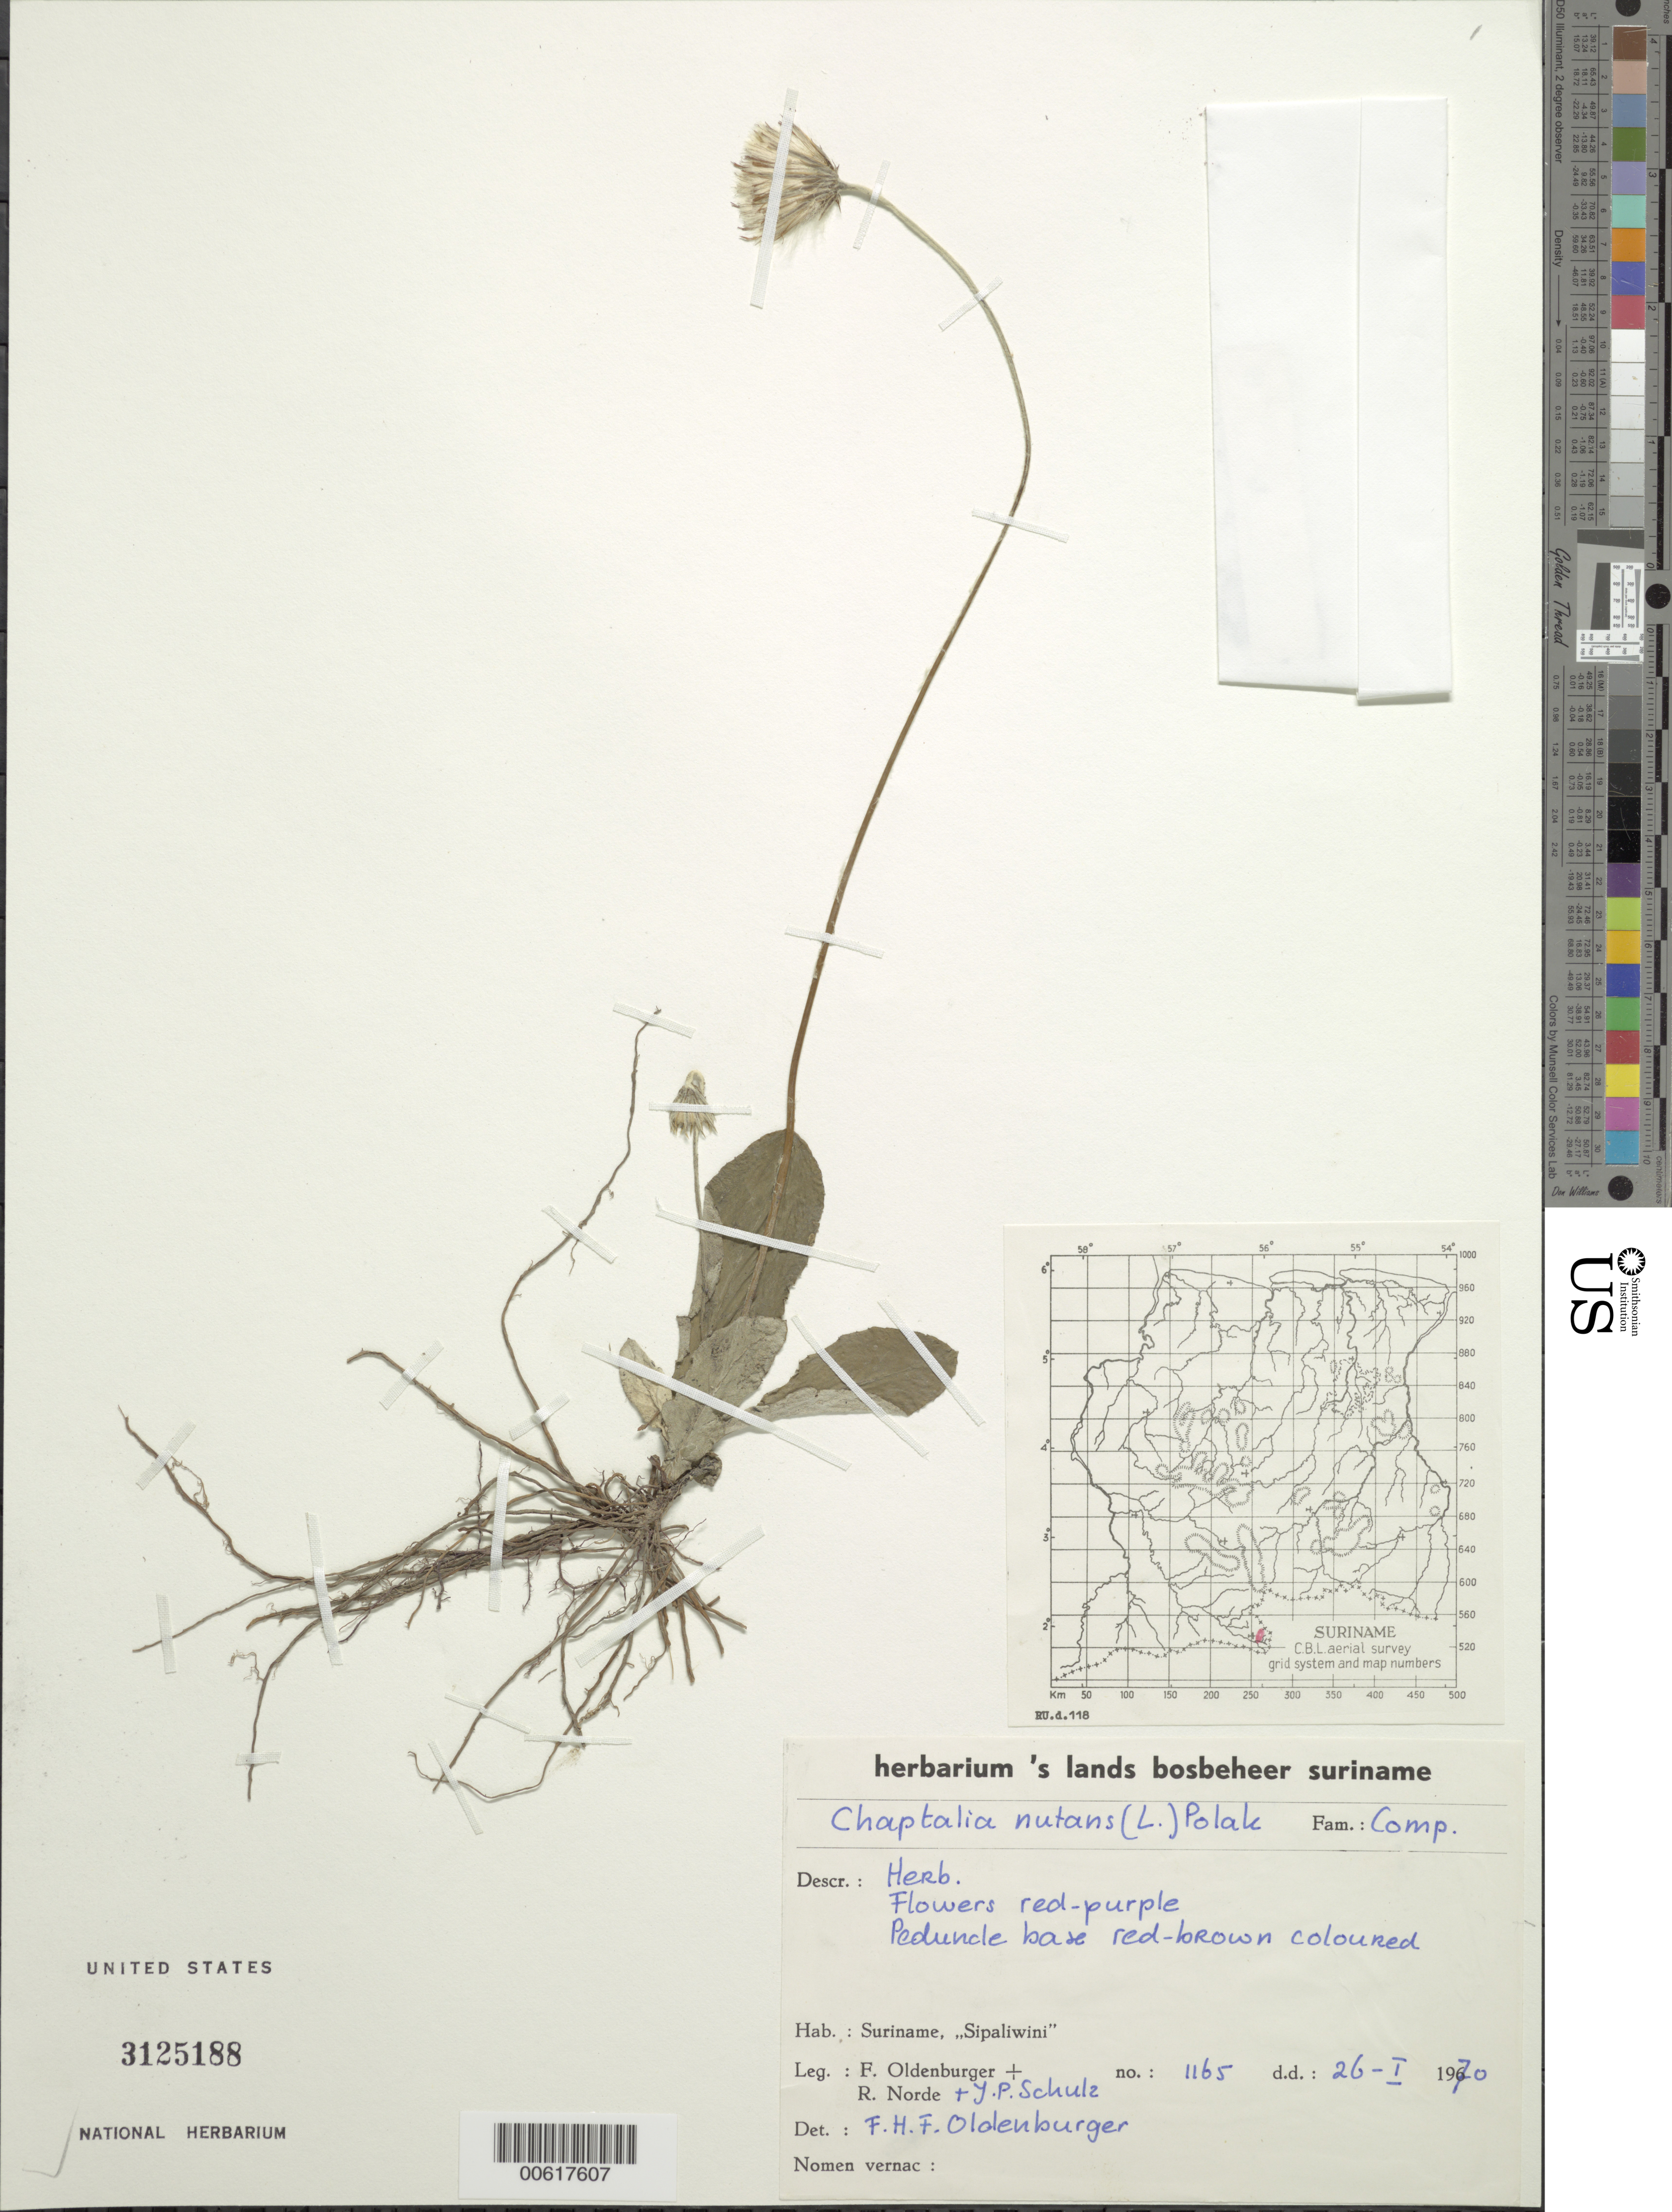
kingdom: Plantae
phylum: Tracheophyta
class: Magnoliopsida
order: Asterales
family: Asteraceae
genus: Chaptalia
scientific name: Chaptalia nutans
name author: (L.) Pol.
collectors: F. Oldenburger, R. Norde & J. P. Schulz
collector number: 1165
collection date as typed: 26-Jan-70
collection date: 1970-01-26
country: Suriname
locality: Sipaliwini Savanna, Brazilian frontier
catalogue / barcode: US 3125188